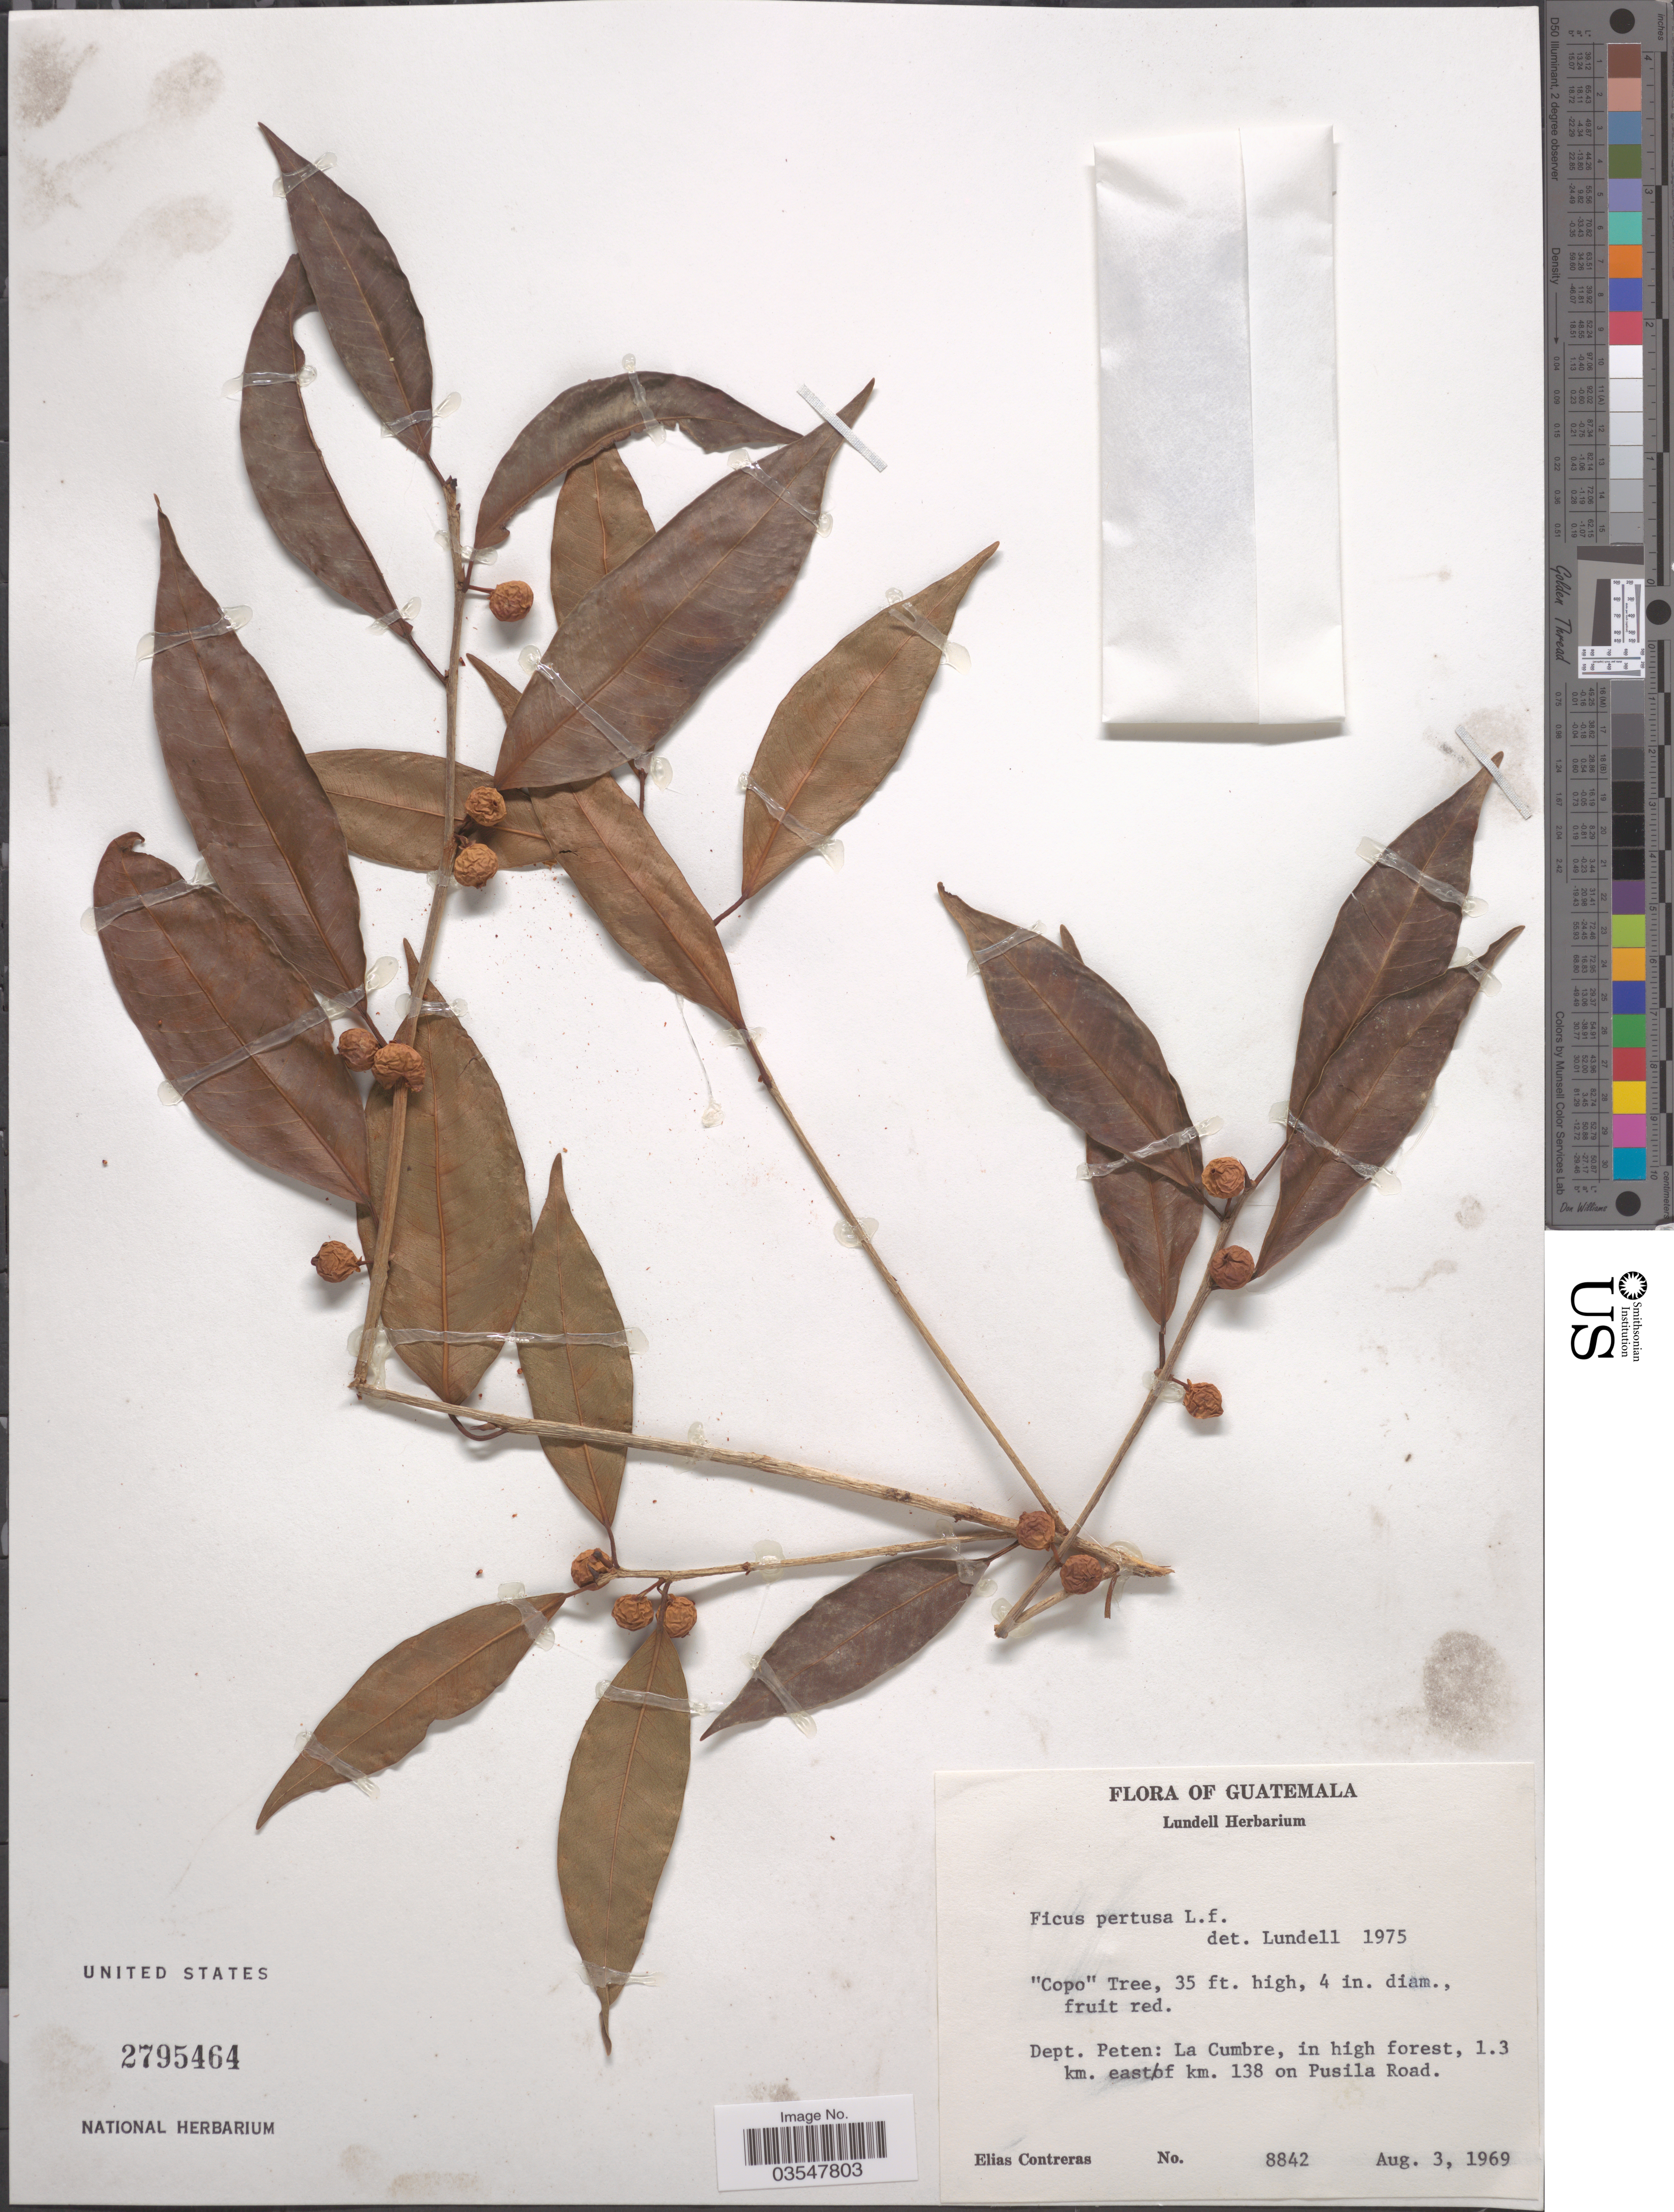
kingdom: Plantae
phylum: Tracheophyta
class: Magnoliopsida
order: Rosales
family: Moraceae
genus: Ficus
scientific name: Ficus pertusa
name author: L. f.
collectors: E. Contreras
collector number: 8842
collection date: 1969-08-03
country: Guatemala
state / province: El Peten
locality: Dept. Peten: La Cumbre, 1.3 km. east of km. 138 on Pusila Road.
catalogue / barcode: US 2795464